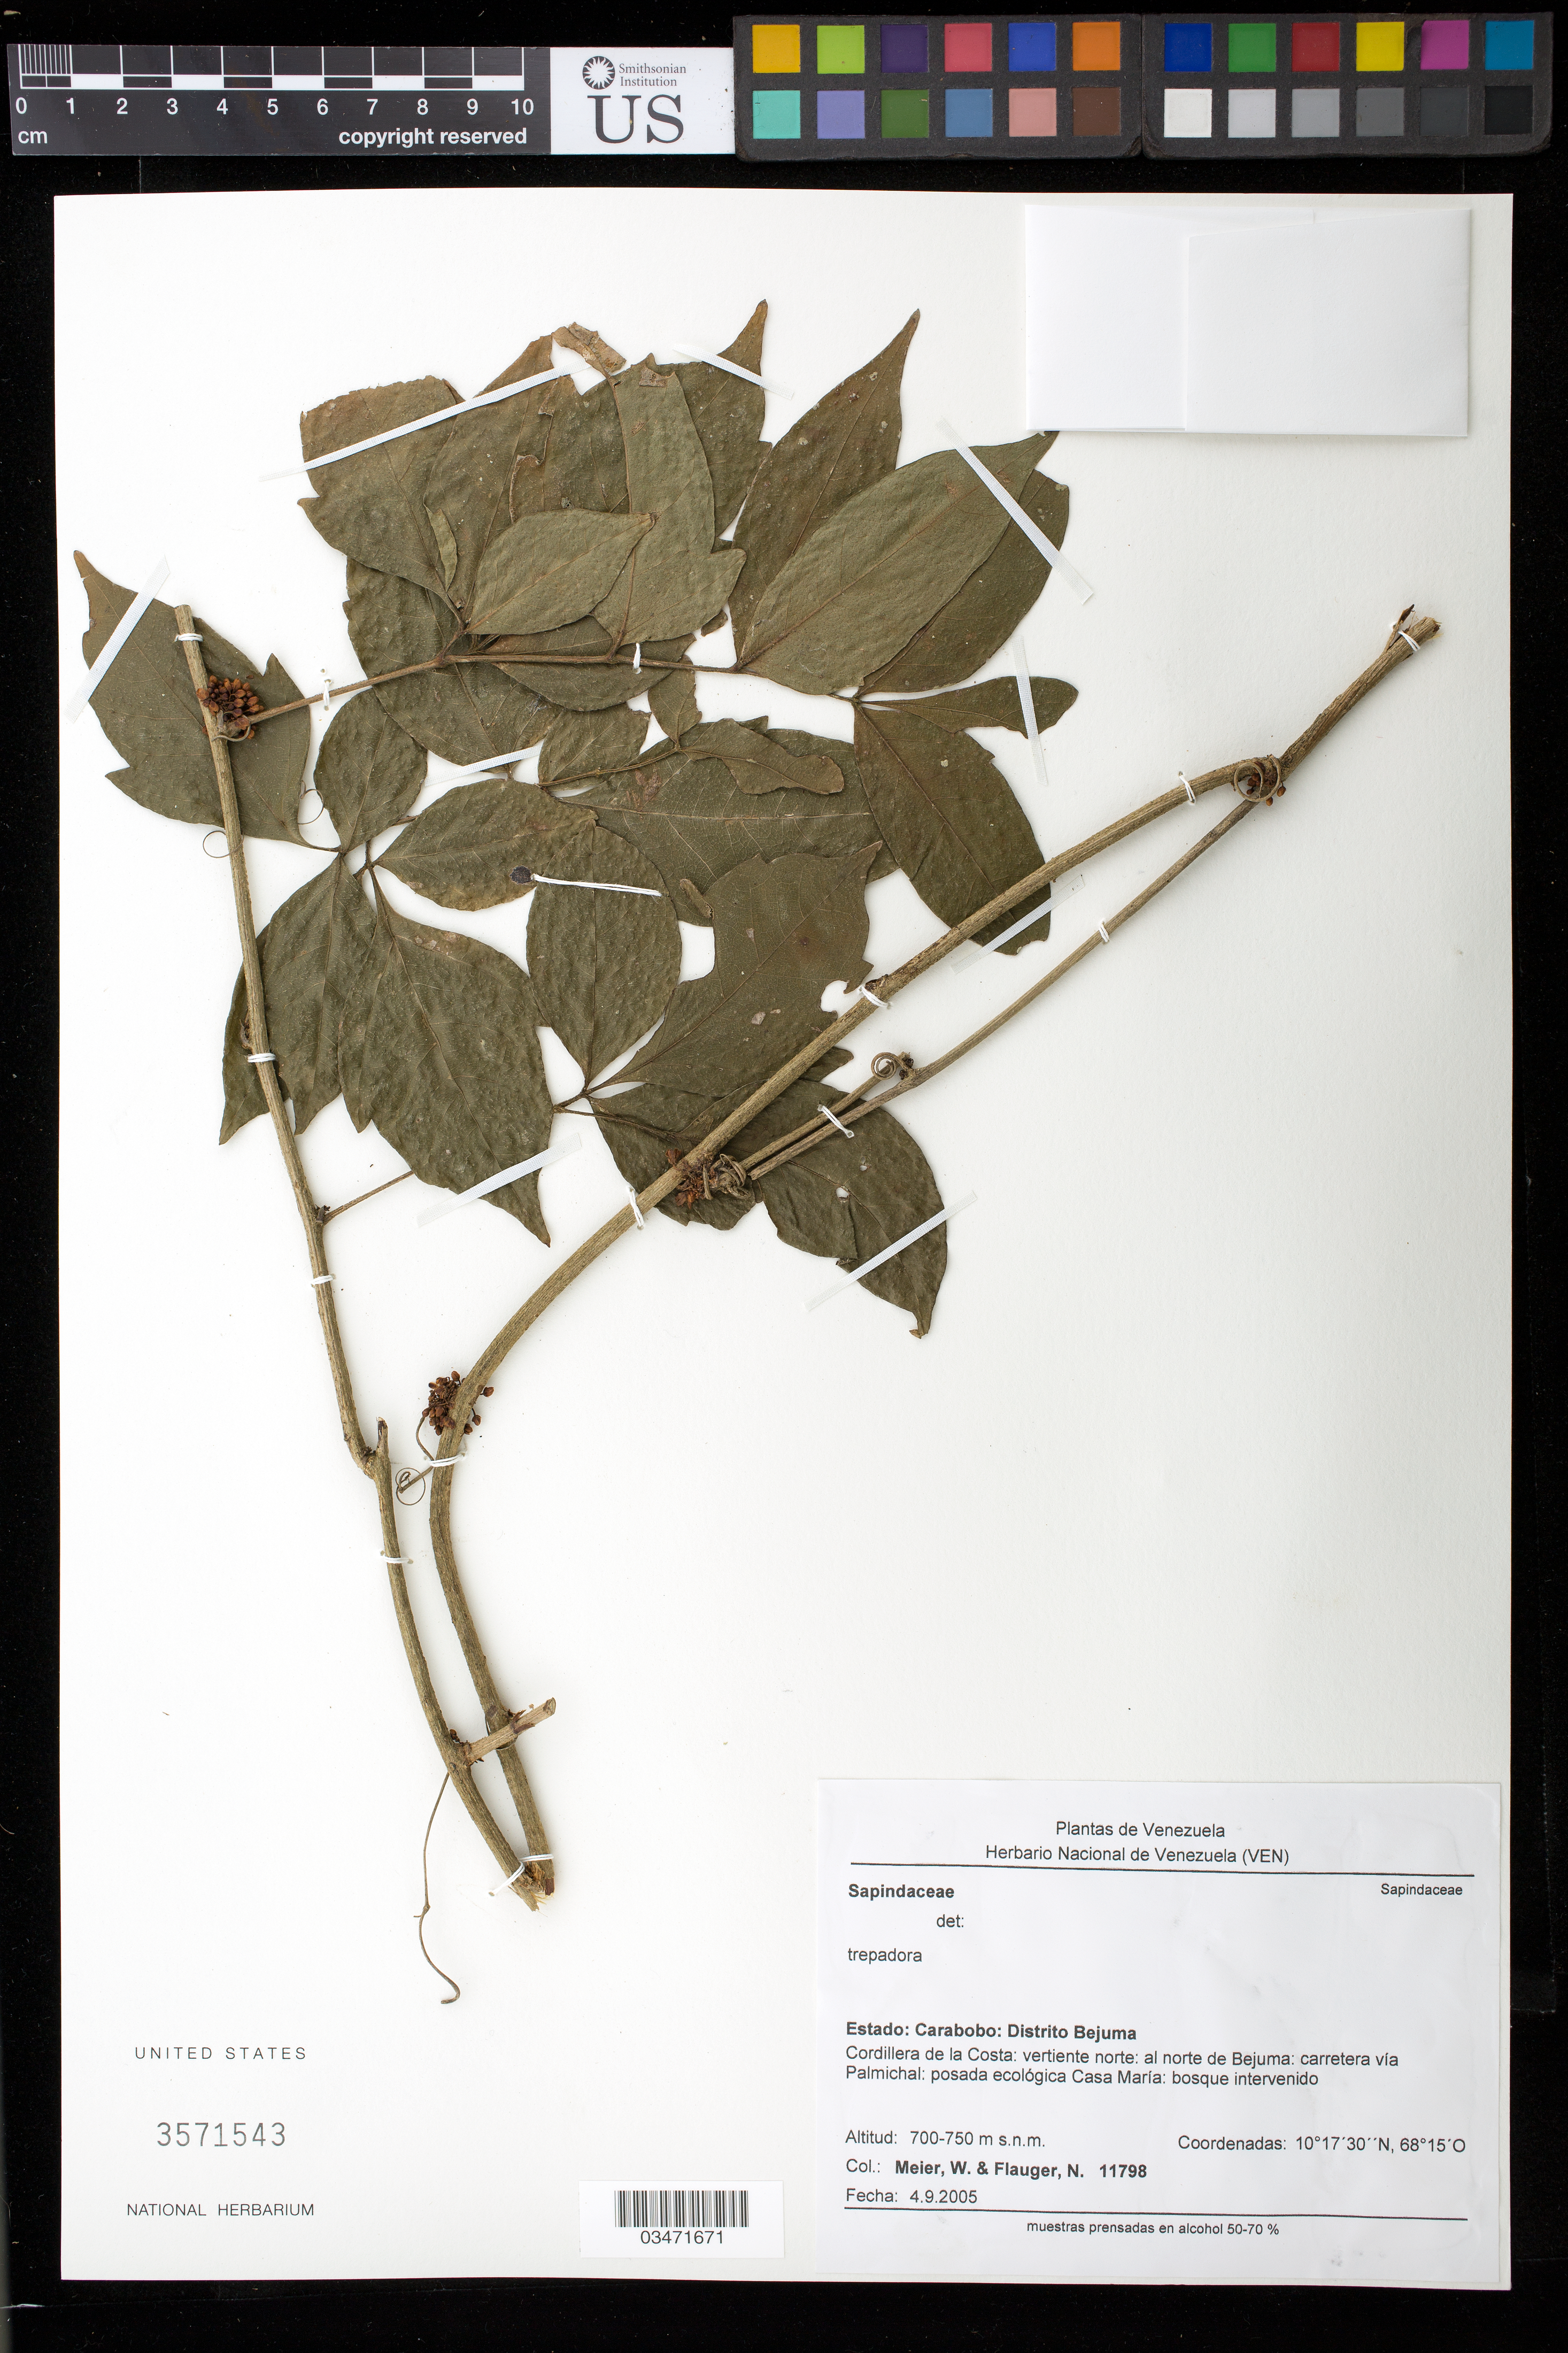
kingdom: Plantae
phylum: Tracheophyta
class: Magnoliopsida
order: Sapindales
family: Sapindaceae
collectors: W. Meier & N. Flauger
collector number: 11798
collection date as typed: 4.9.2005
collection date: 2005-09-04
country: Venezuela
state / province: Carabobo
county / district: Bejuma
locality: Distrito Bejuma. Cordillera de la Costa: vertiente norte: al norte de Bejuma: carretera vía Palmichal; posada ecológoca Casa María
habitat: Bosque intervenido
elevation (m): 700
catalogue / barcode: US 3571543